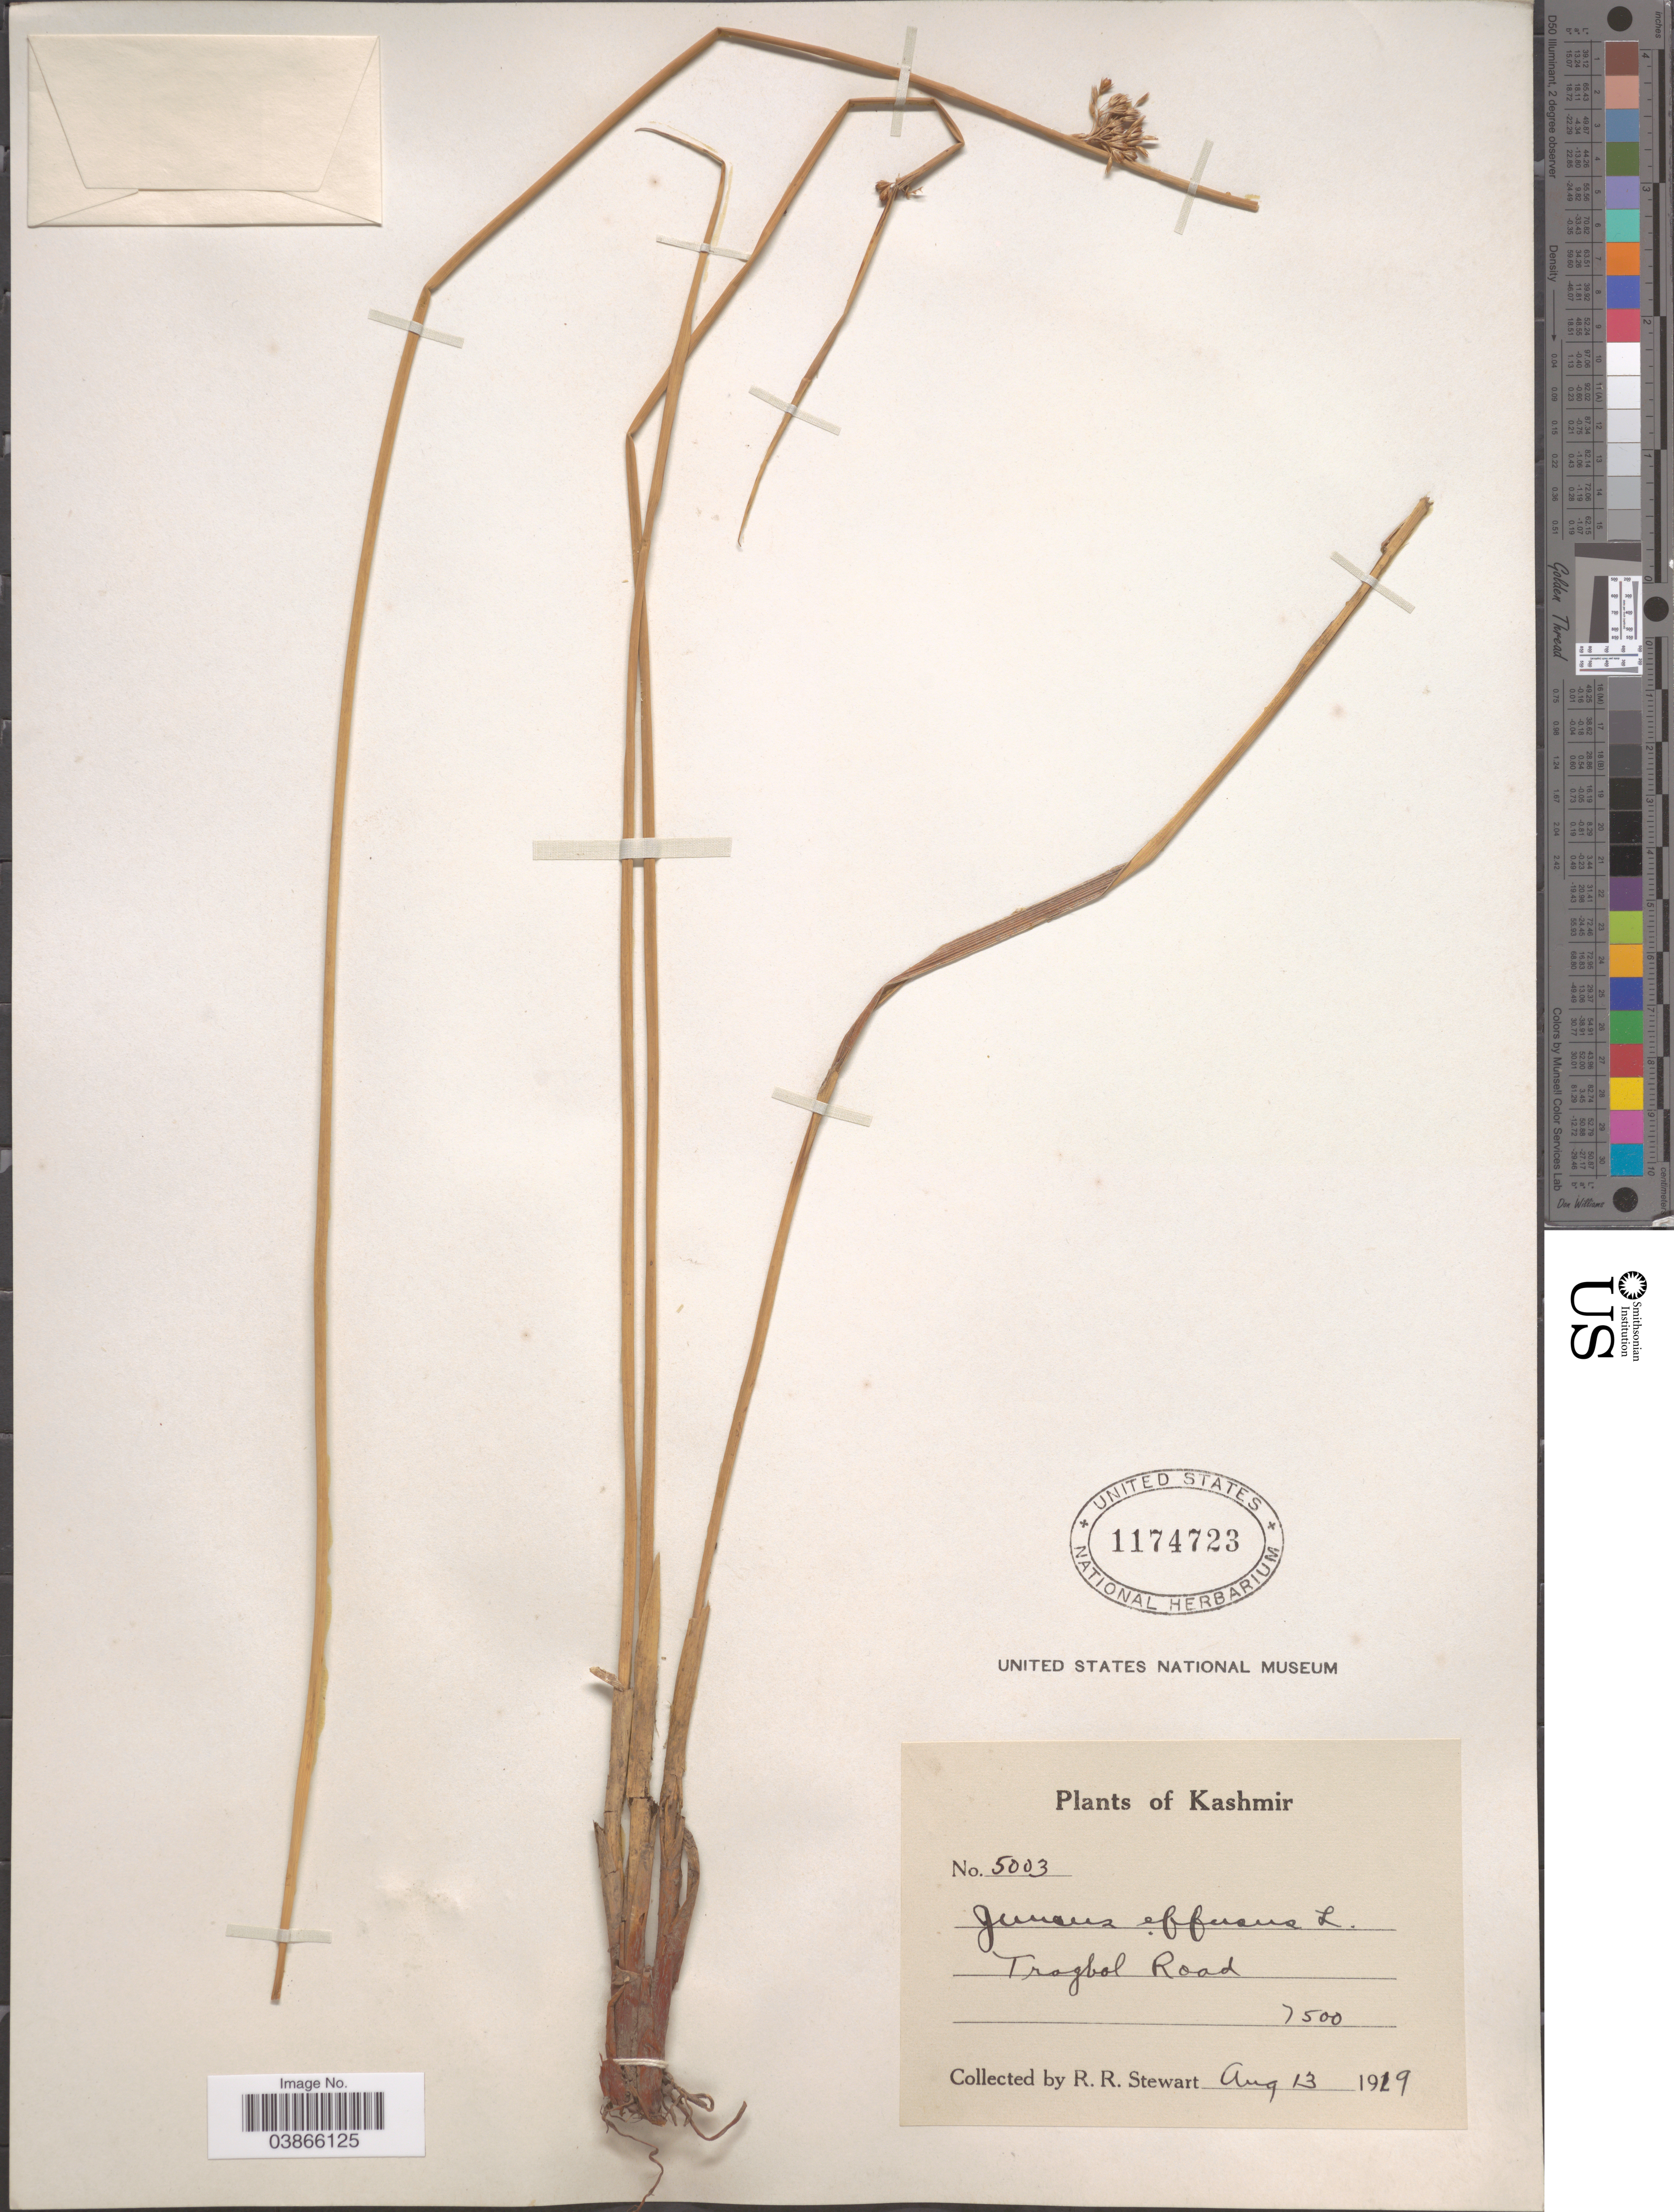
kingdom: Plantae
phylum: Tracheophyta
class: Liliopsida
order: Poales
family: Juncaceae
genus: Juncus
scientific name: Juncus effusus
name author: L.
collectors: R. Stewart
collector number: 5003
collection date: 1919-08-13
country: India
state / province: Jammu and Kashmir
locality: Kashmir. Trogbol Road.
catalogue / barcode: US 1174723